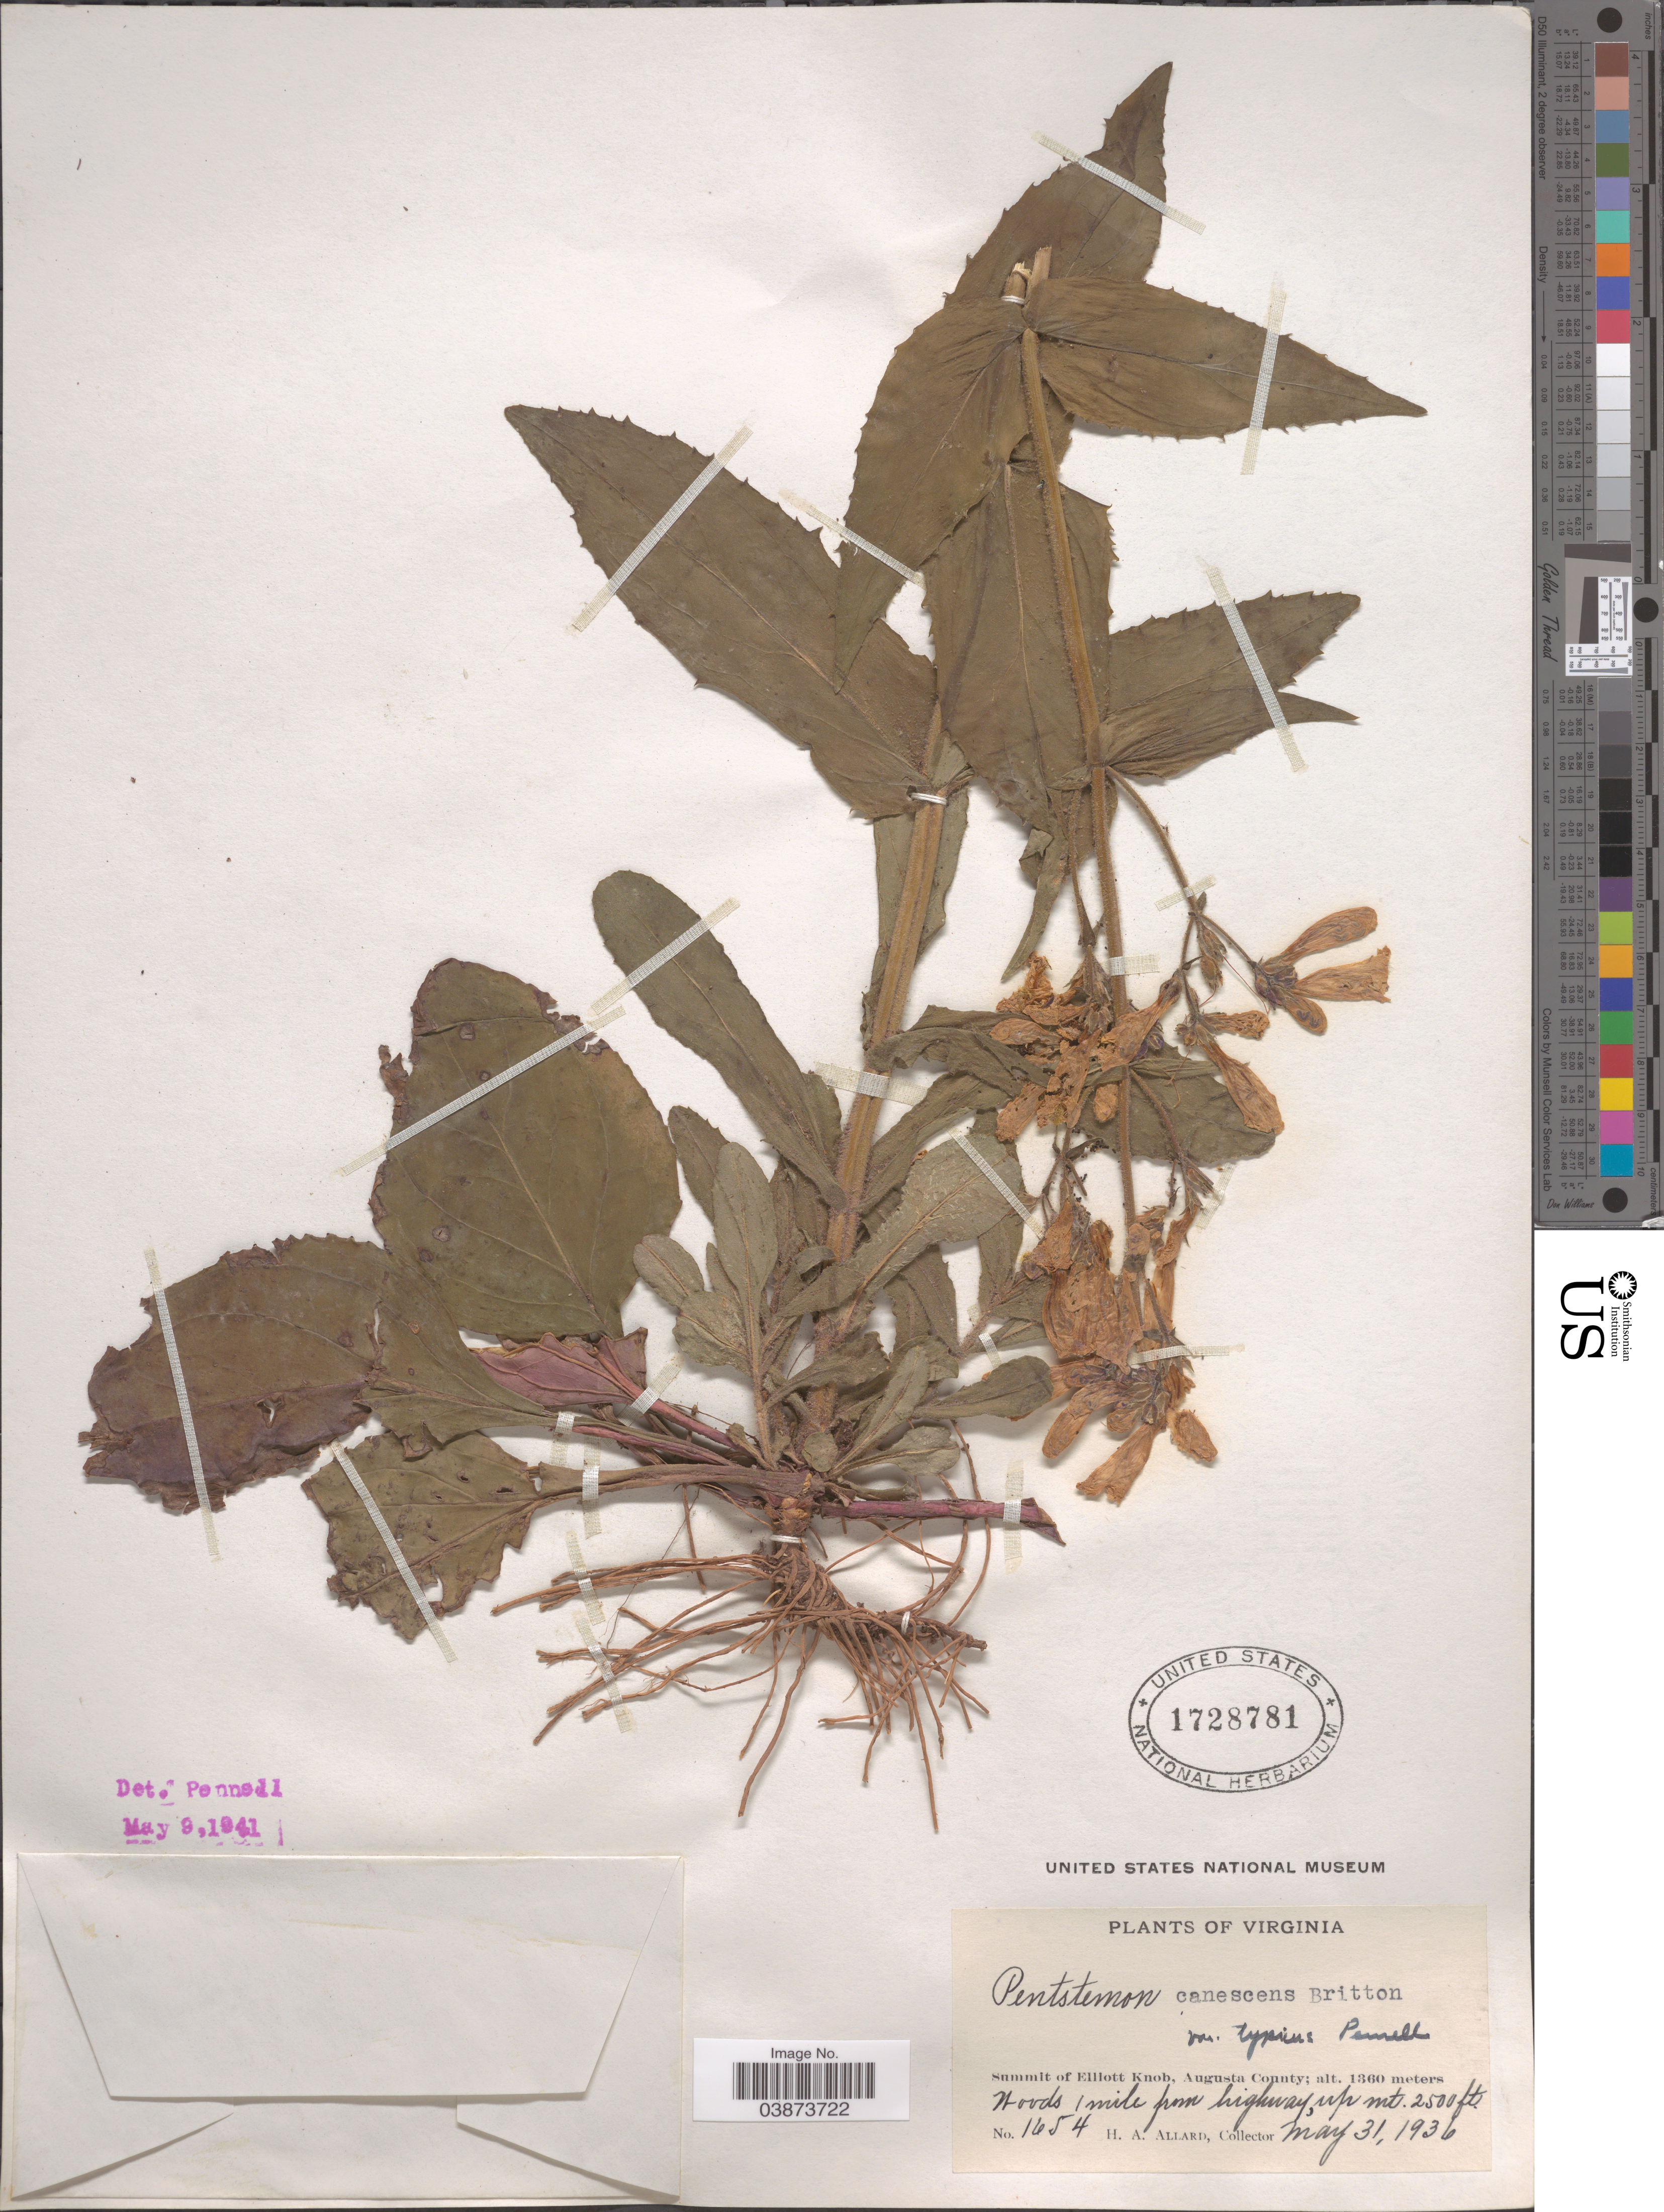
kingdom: Plantae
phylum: Tracheophyta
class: Magnoliopsida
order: Lamiales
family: Plantaginaceae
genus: Penstemon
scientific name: Penstemon canescens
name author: L.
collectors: H. A. Allard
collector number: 1654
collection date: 1936-05-31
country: United States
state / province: Virginia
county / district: Augusta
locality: Summit of Elliott Knob, Augusta County; Woods 1 mile from highway, up mt.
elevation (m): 762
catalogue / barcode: US 1728781